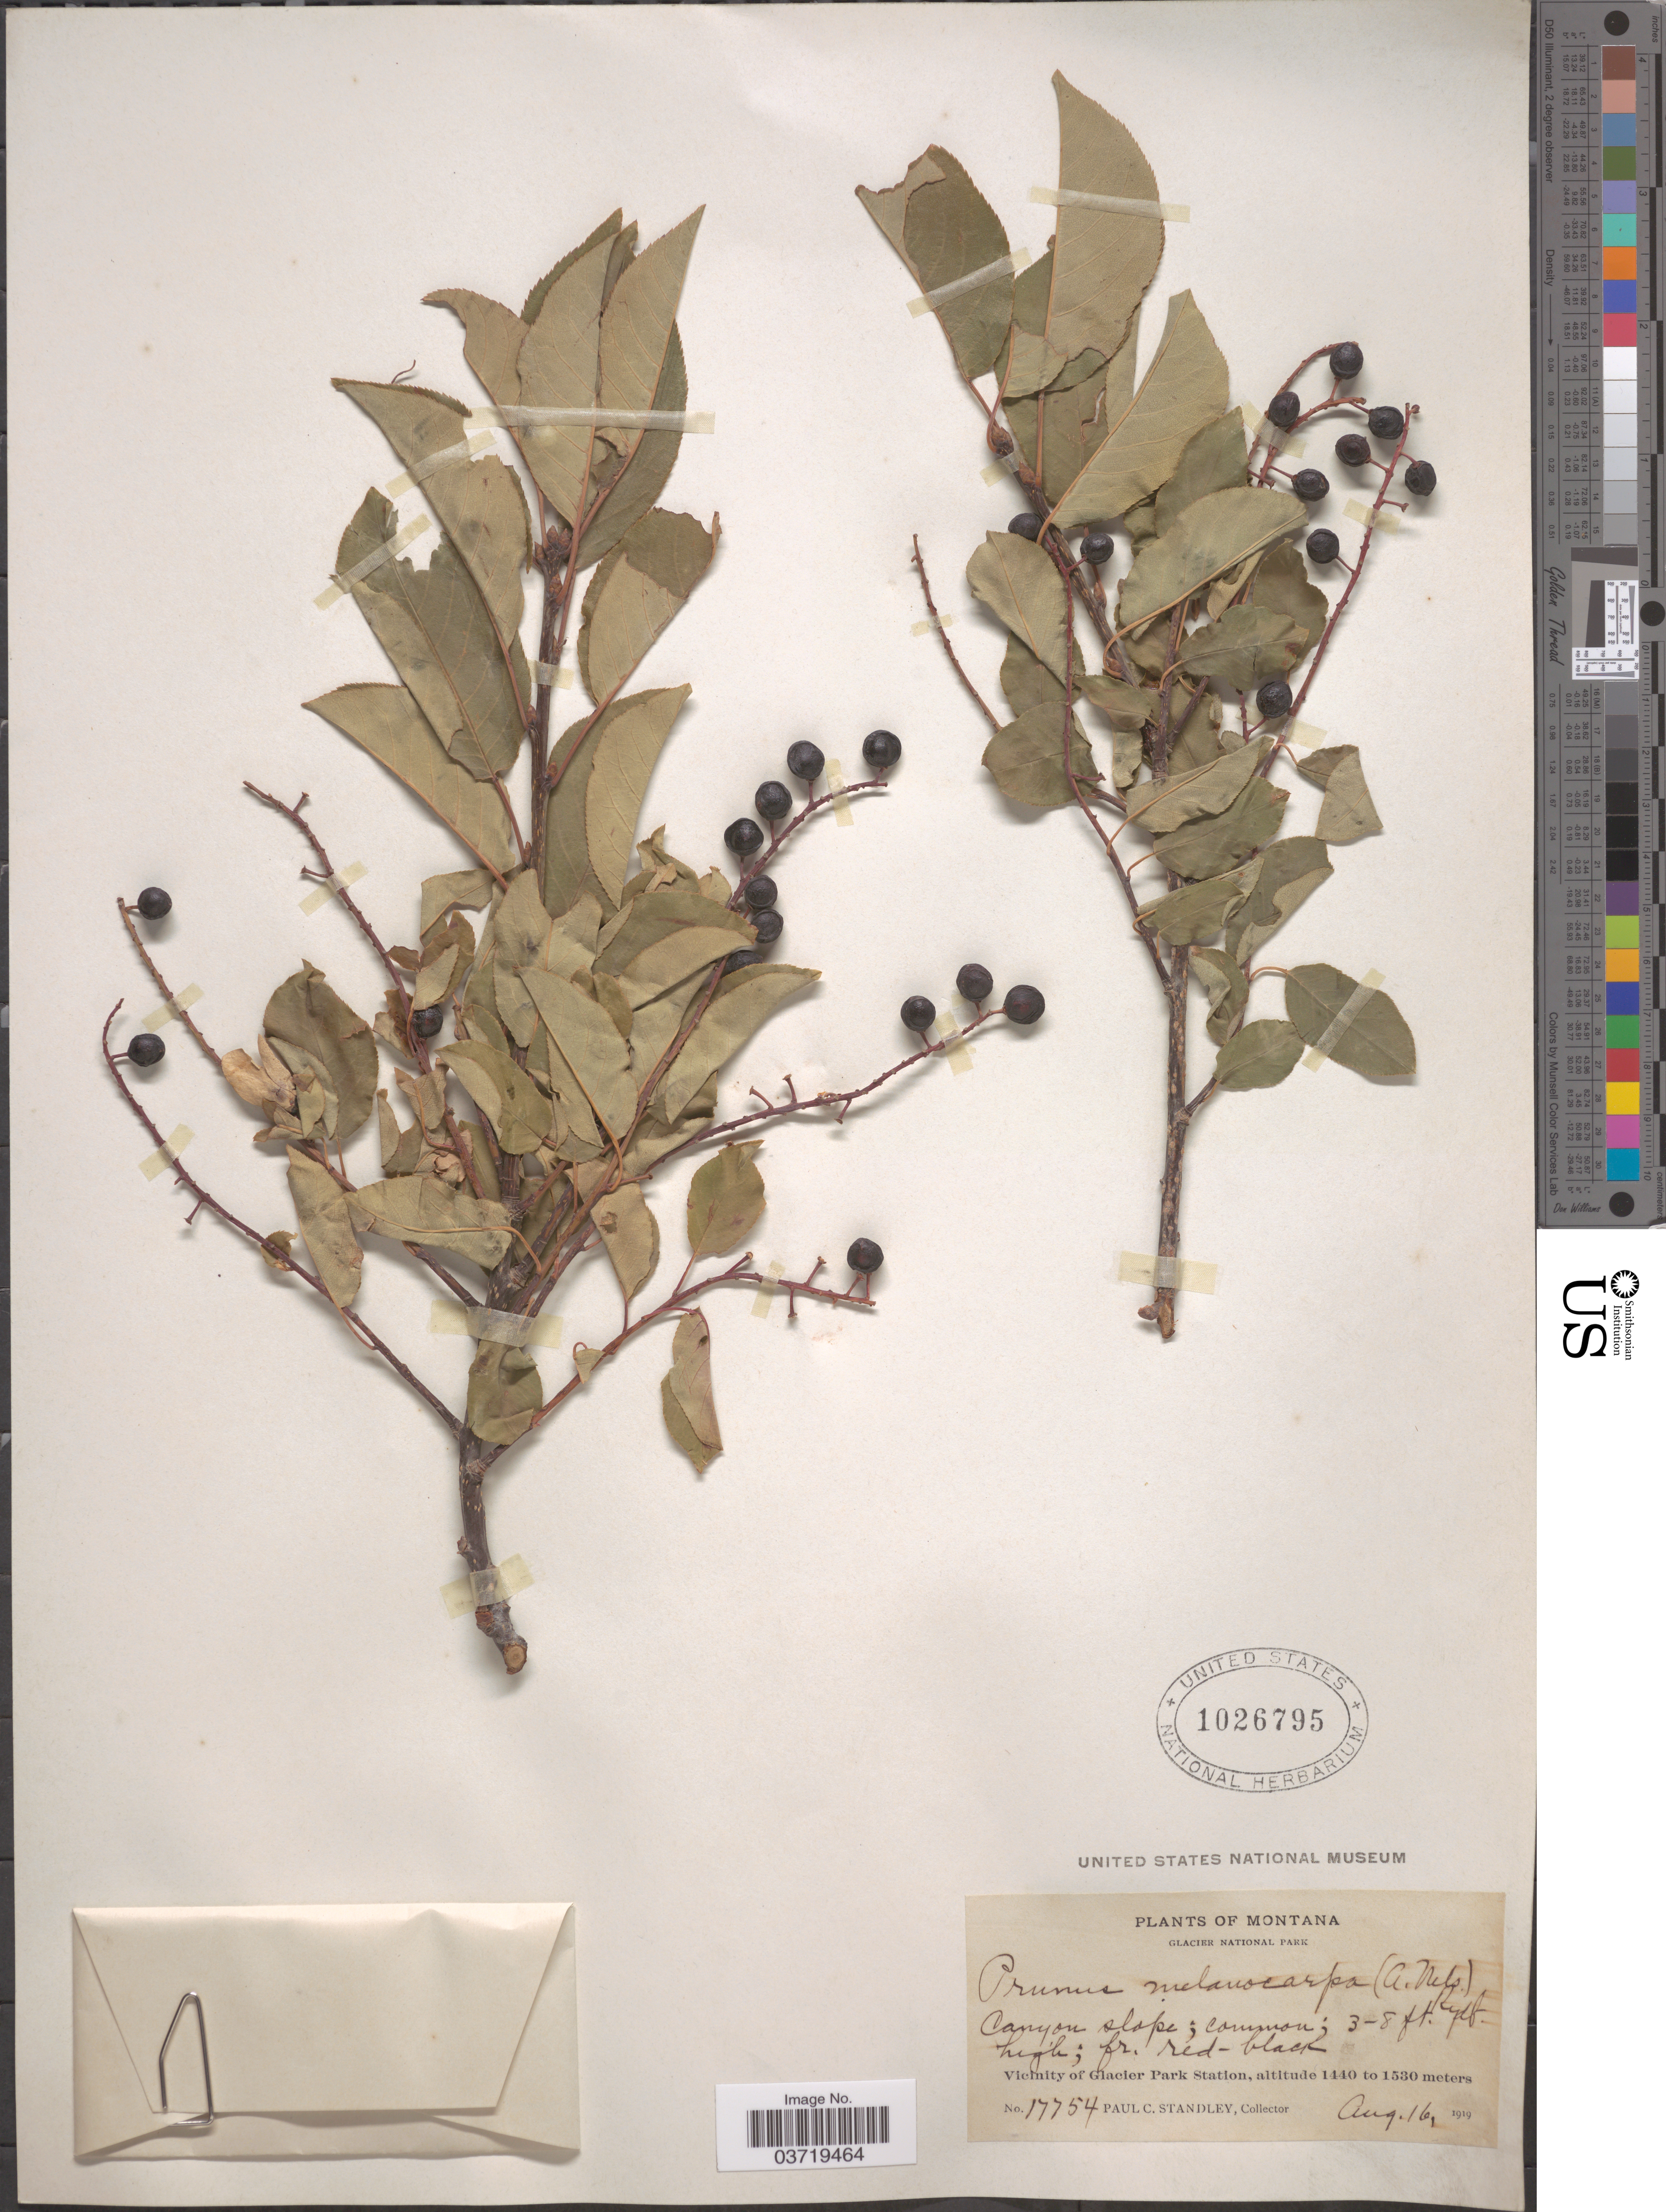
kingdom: Plantae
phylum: Tracheophyta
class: Magnoliopsida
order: Rosales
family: Rosaceae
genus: Prunus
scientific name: Prunus virginiana var. demissa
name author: (Nutt.) Torr.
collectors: P. C. Standley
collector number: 17754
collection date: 1919-08-16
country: United States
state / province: Montana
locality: Glacier National Park. Vicinity Glacier Park Station.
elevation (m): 1440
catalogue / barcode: US 1026795